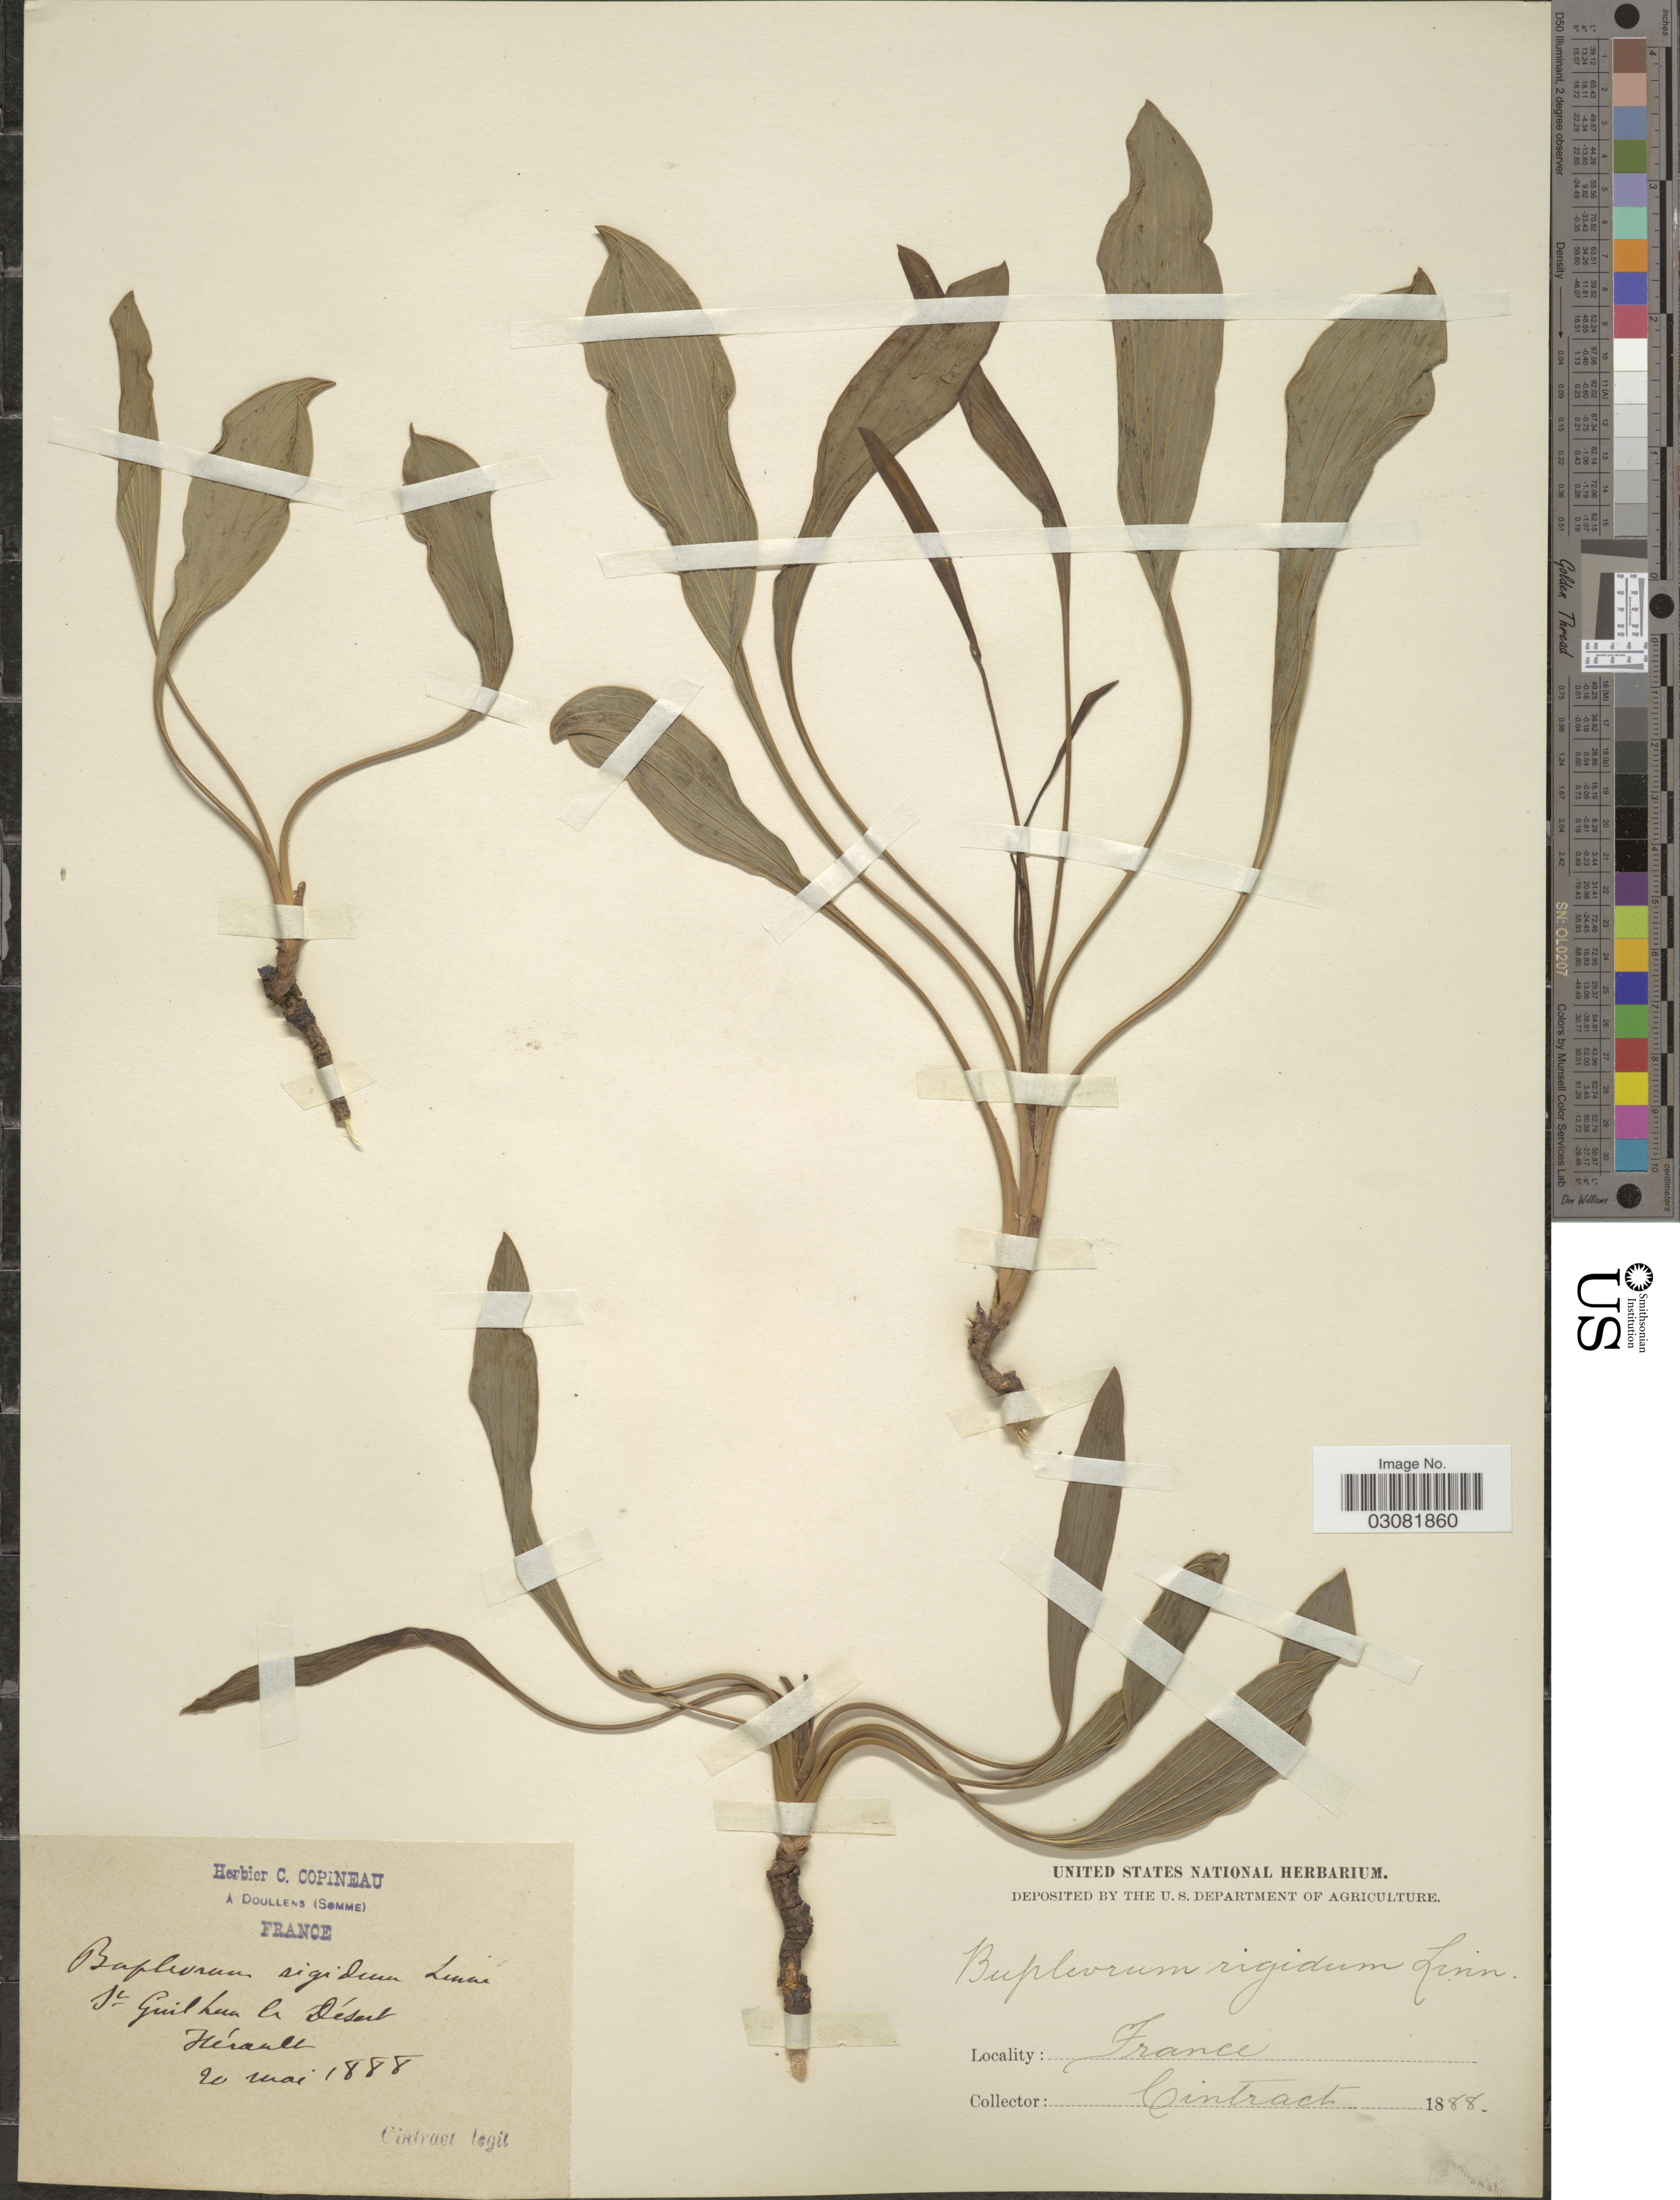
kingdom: Plantae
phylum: Tracheophyta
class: Magnoliopsida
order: Apiales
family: Apiaceae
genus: Bupleurum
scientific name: Bupleurum rigidum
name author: L.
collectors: Cintract, --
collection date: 1888-05-20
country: France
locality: St Guillan la désert Hérault.